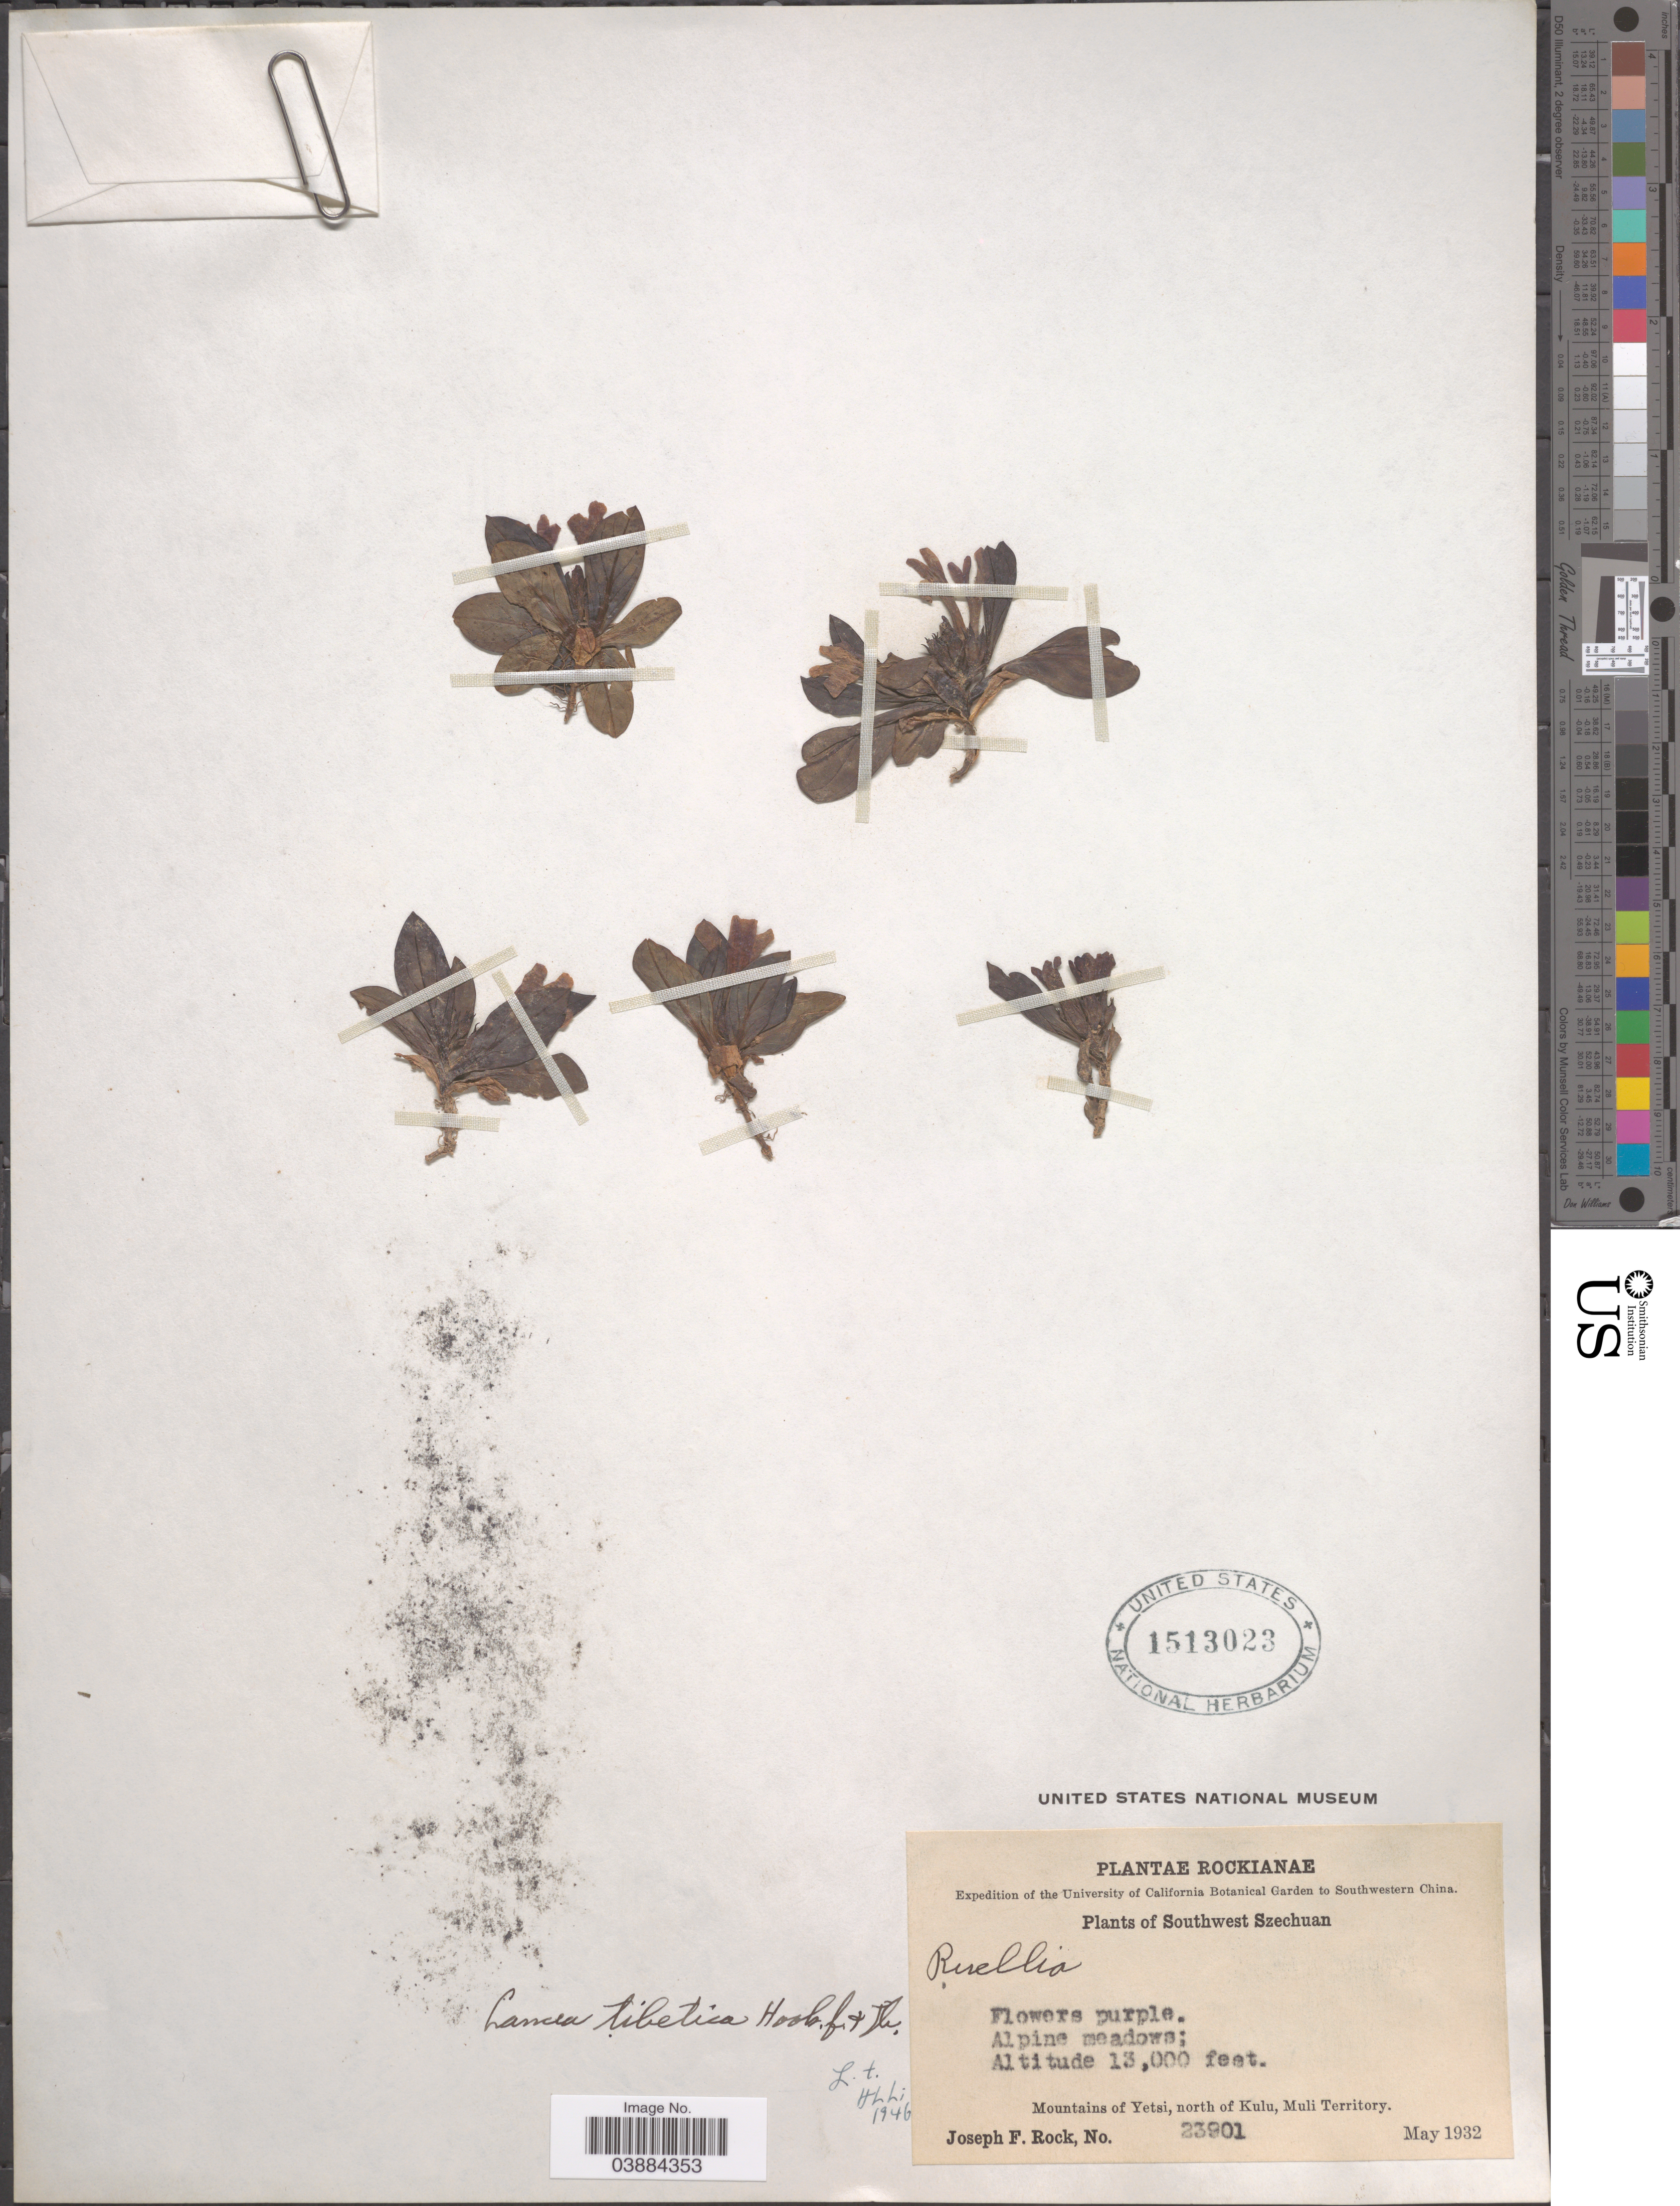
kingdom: Plantae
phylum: Tracheophyta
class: Magnoliopsida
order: Lamiales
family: Mazaceae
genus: Lancea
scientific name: Lancea tibetica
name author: Hook. f. & Thomson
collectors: J. F. Rock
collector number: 23901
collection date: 1932-05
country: China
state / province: Sichuan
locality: Southwestern China. Southwest Szechuan. Mountains of Yetsi, north of Kulu, Muli Territory.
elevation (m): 3962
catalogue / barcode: US 1513023